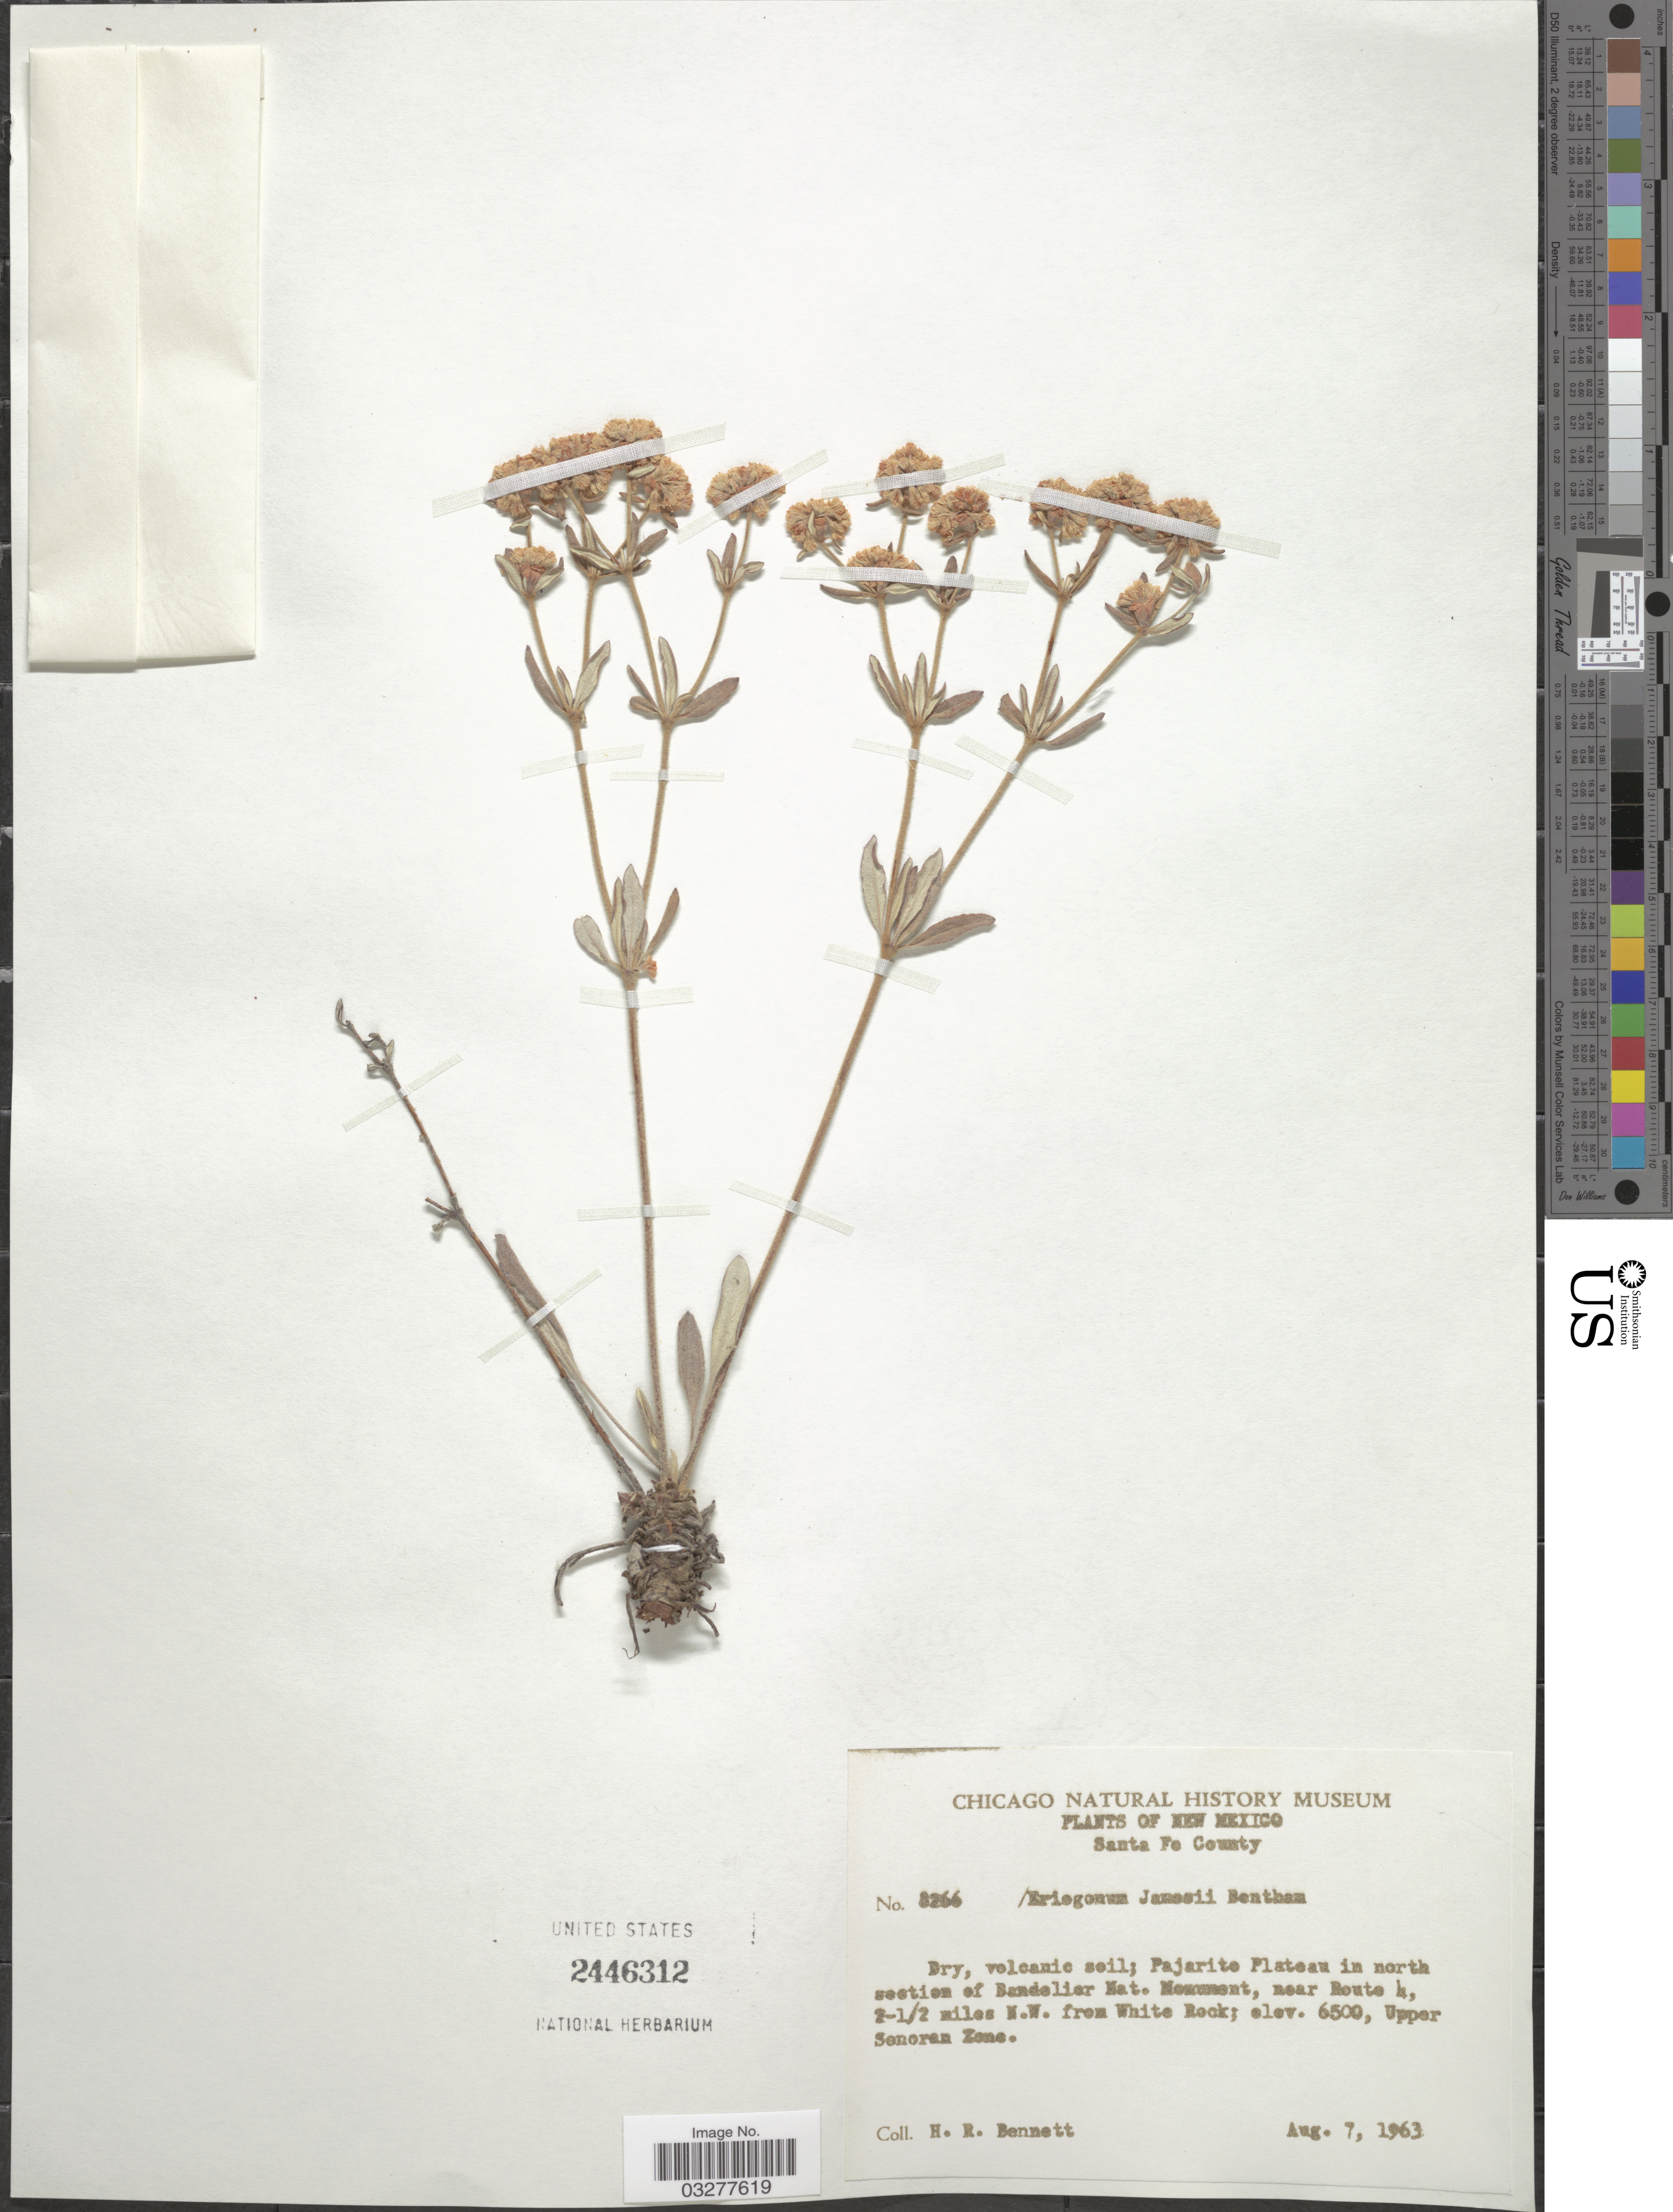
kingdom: Plantae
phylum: Tracheophyta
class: Magnoliopsida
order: Caryophyllales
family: Polygonaceae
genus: Eriogonum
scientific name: Eriogonum jamesii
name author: Benth.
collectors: H. R. Bennett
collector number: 8266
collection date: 1963-08-07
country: United States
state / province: New Mexico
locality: Santa Fe County, Pajarite Plateau in north section of Bandelier Nat. Monument, near Route 4, 2-½ miles N.W. from White Rock. Upper Senoran Zone.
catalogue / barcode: US 2446312